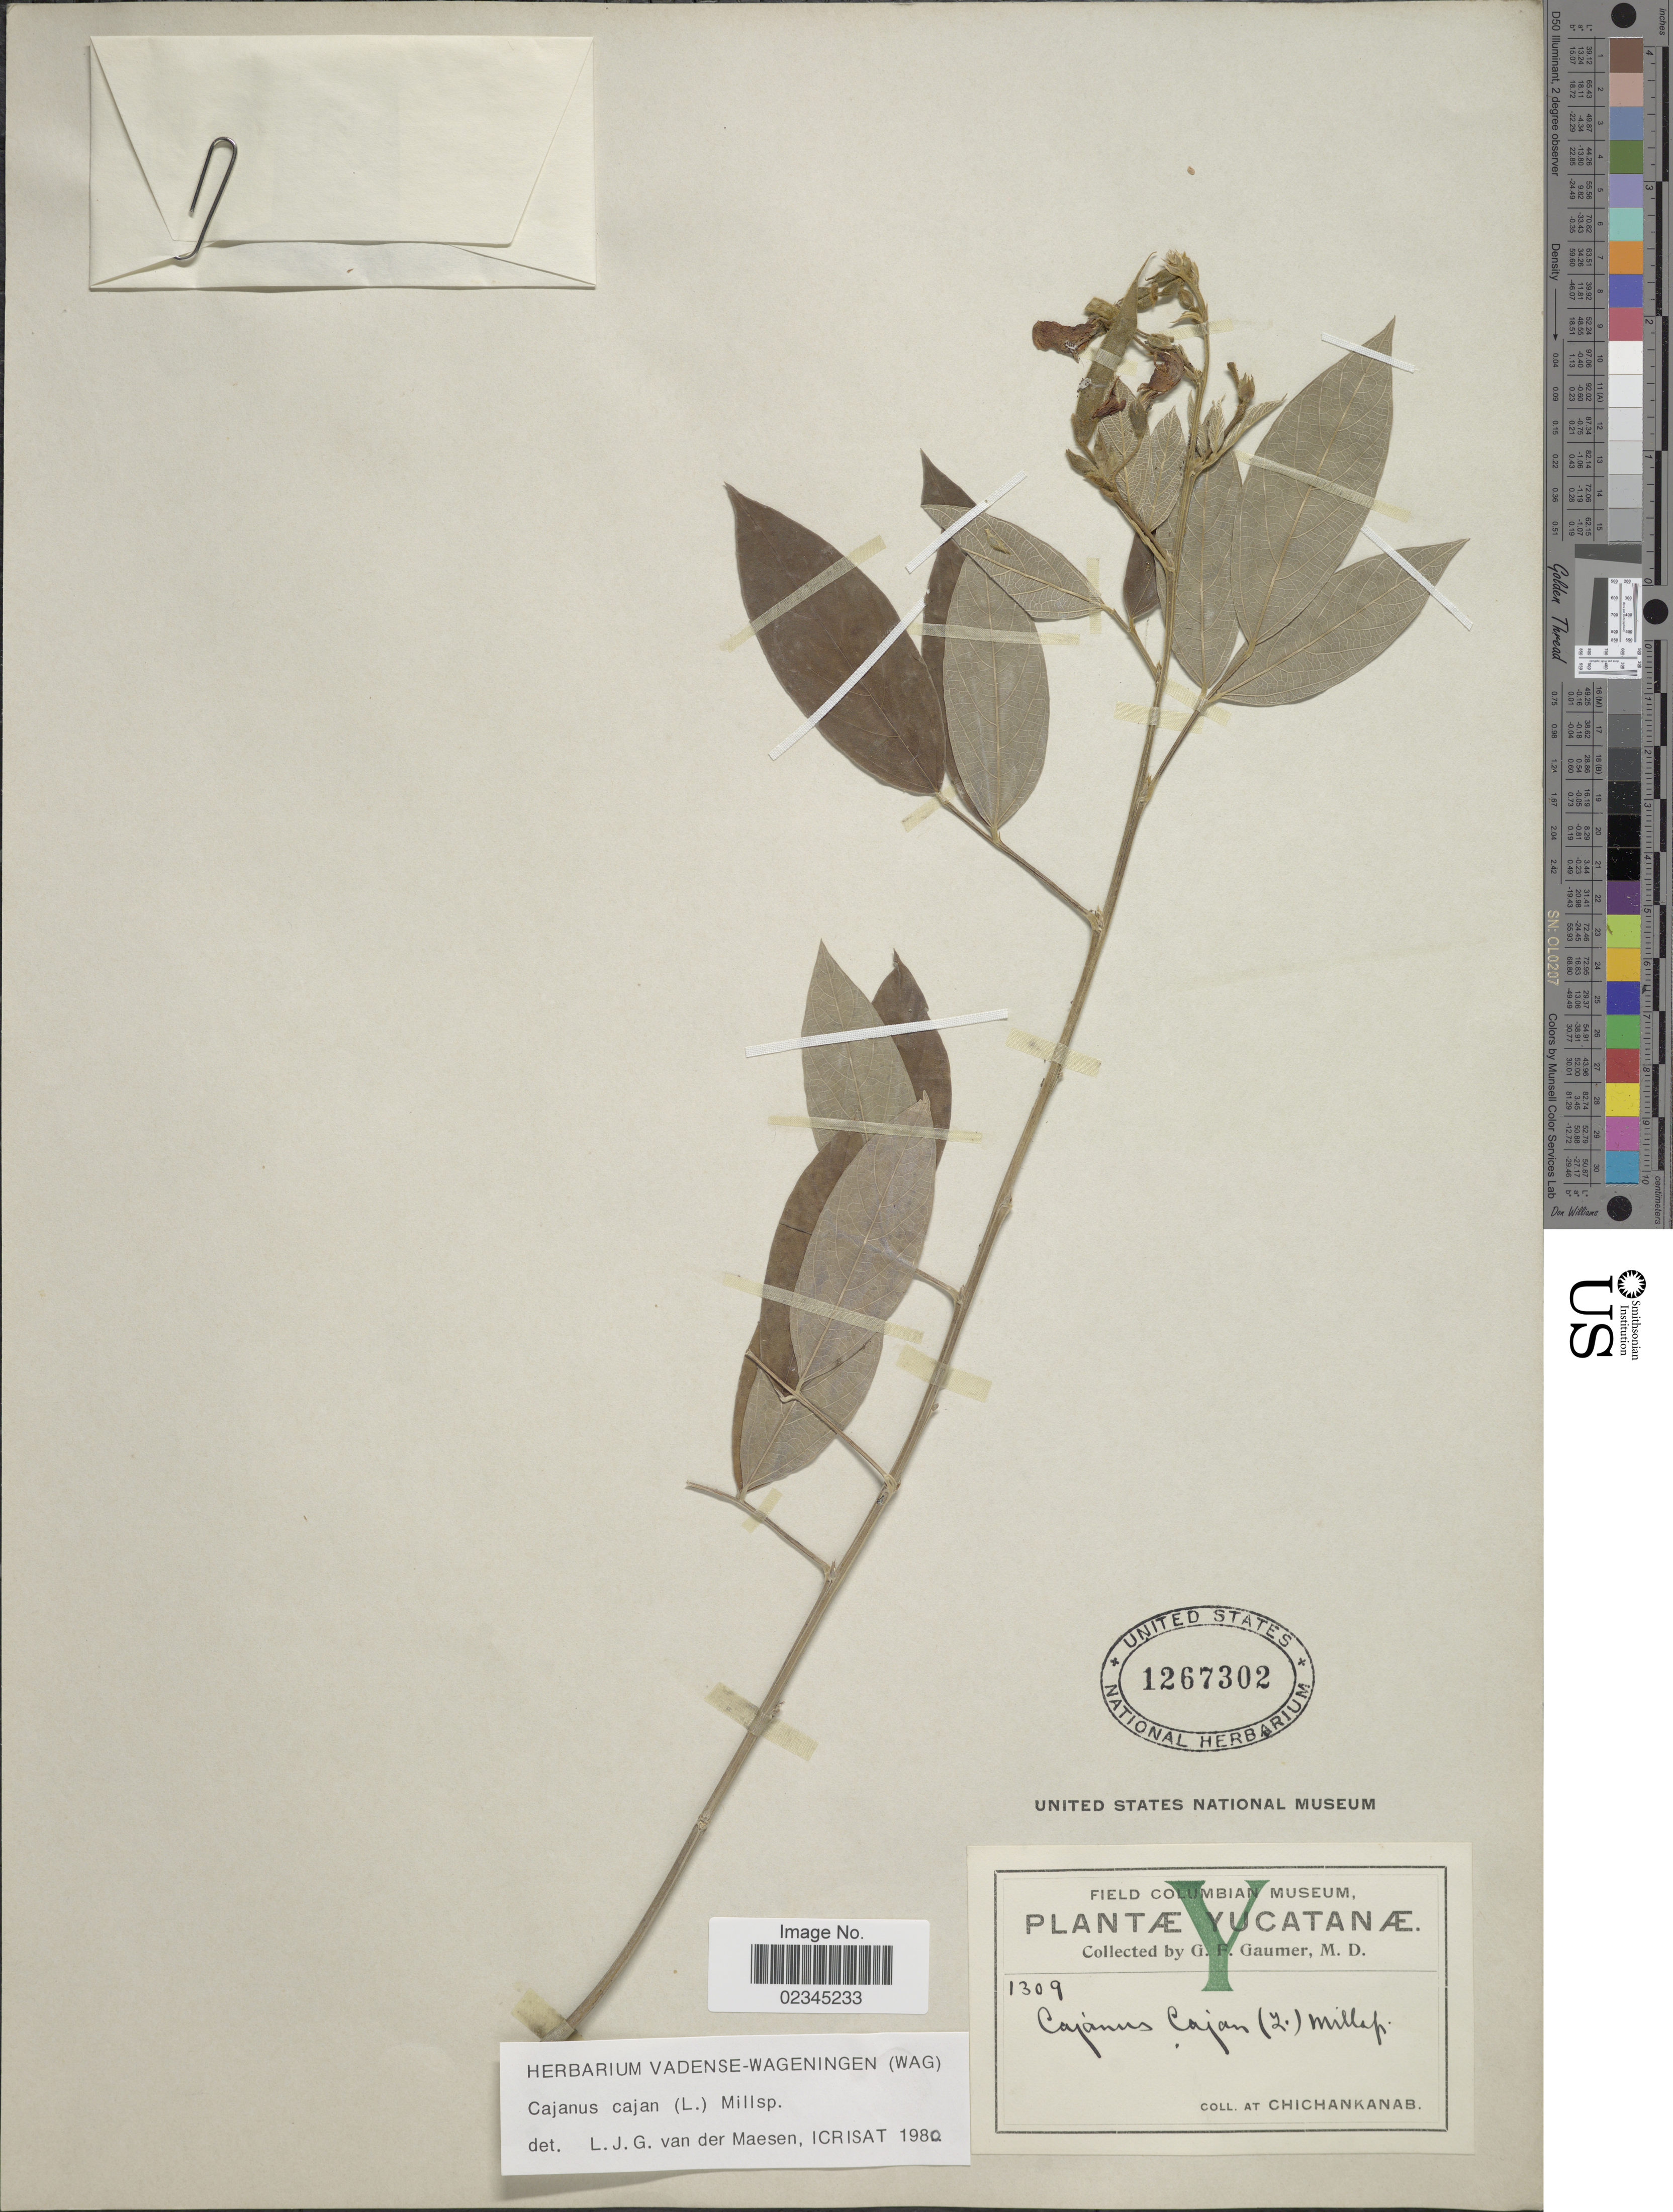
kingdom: Plantae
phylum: Tracheophyta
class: Magnoliopsida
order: Fabales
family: Fabaceae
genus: Cajanus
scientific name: Cajanus cajan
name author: (L.) Huth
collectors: G. F. Gaumer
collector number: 1309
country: Mexico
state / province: Yucatán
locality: Yucatan.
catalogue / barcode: US 1267302